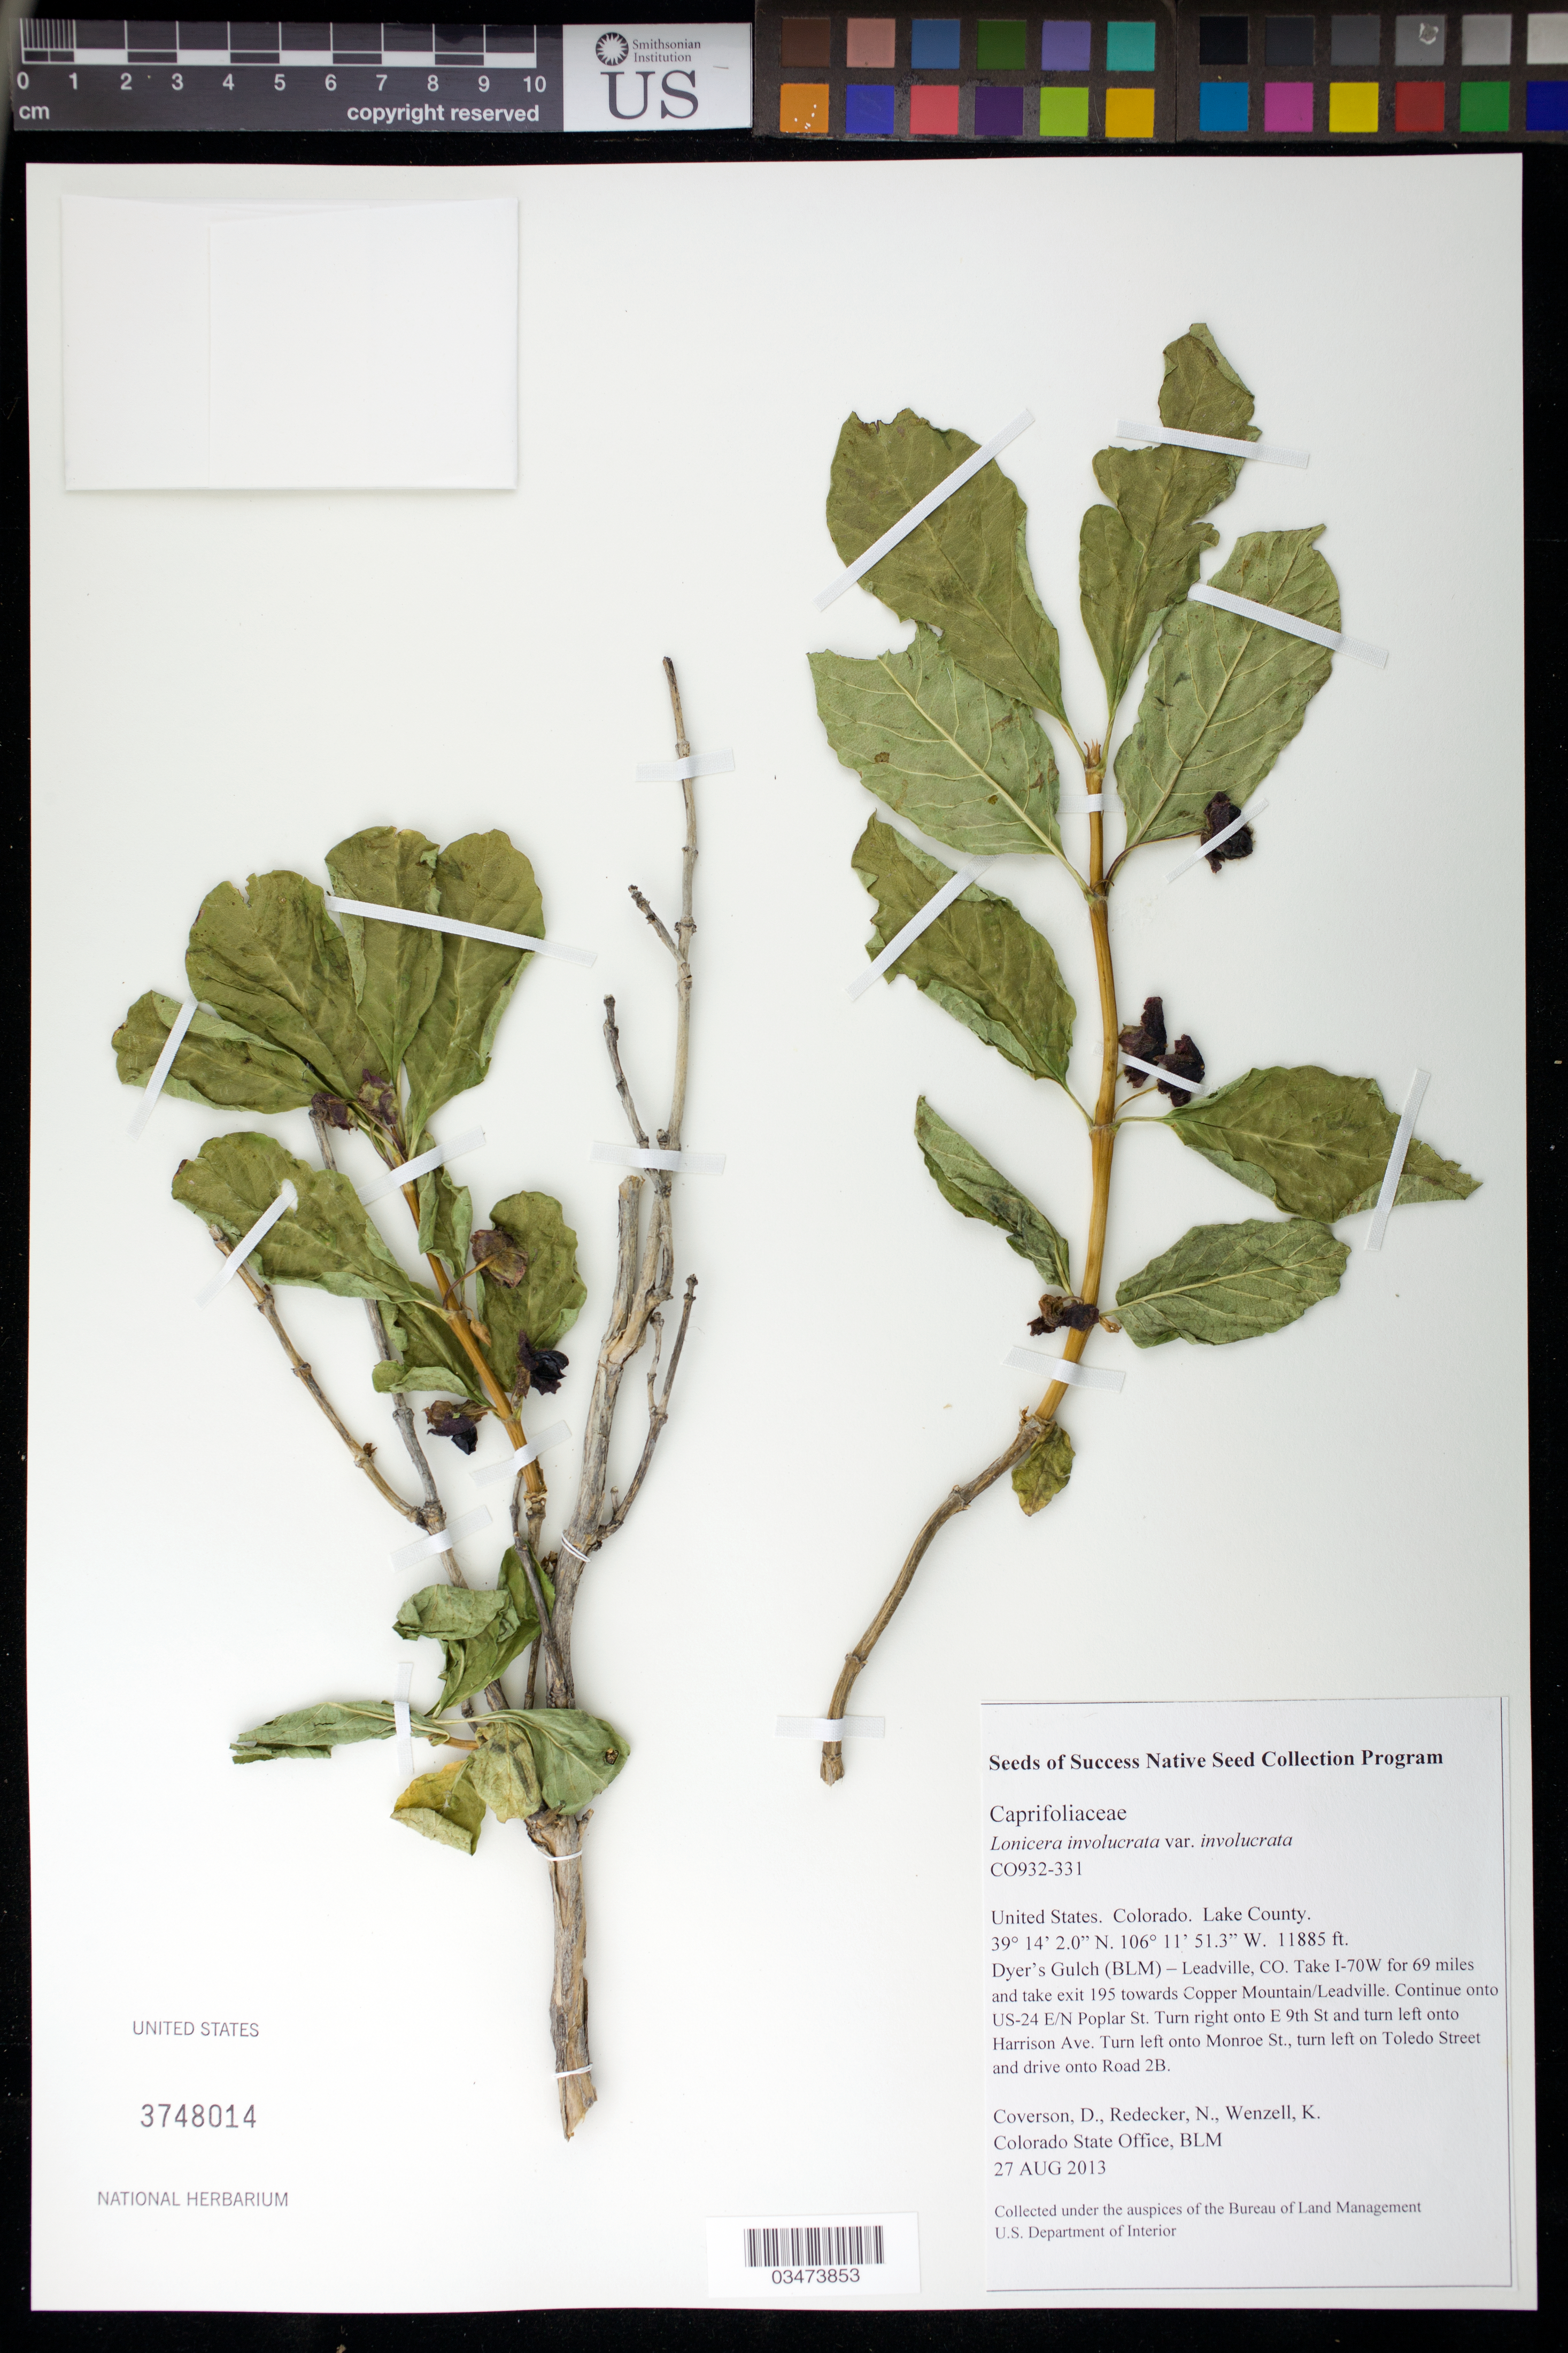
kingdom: Plantae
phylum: Tracheophyta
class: Magnoliopsida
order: Dipsacales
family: Caprifoliaceae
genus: Lonicera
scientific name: Lonicera involucrata var. involucrata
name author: Banks ex Spreng.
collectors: D. Coverson, N. Redecker & K. Wenzell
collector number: CO932-331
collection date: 2013-08-27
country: United States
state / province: Colorado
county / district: Lake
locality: Dyer's Gulch (BLM)-Leadville, from Toledo Street onto Road 2B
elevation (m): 3623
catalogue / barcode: US 3748014